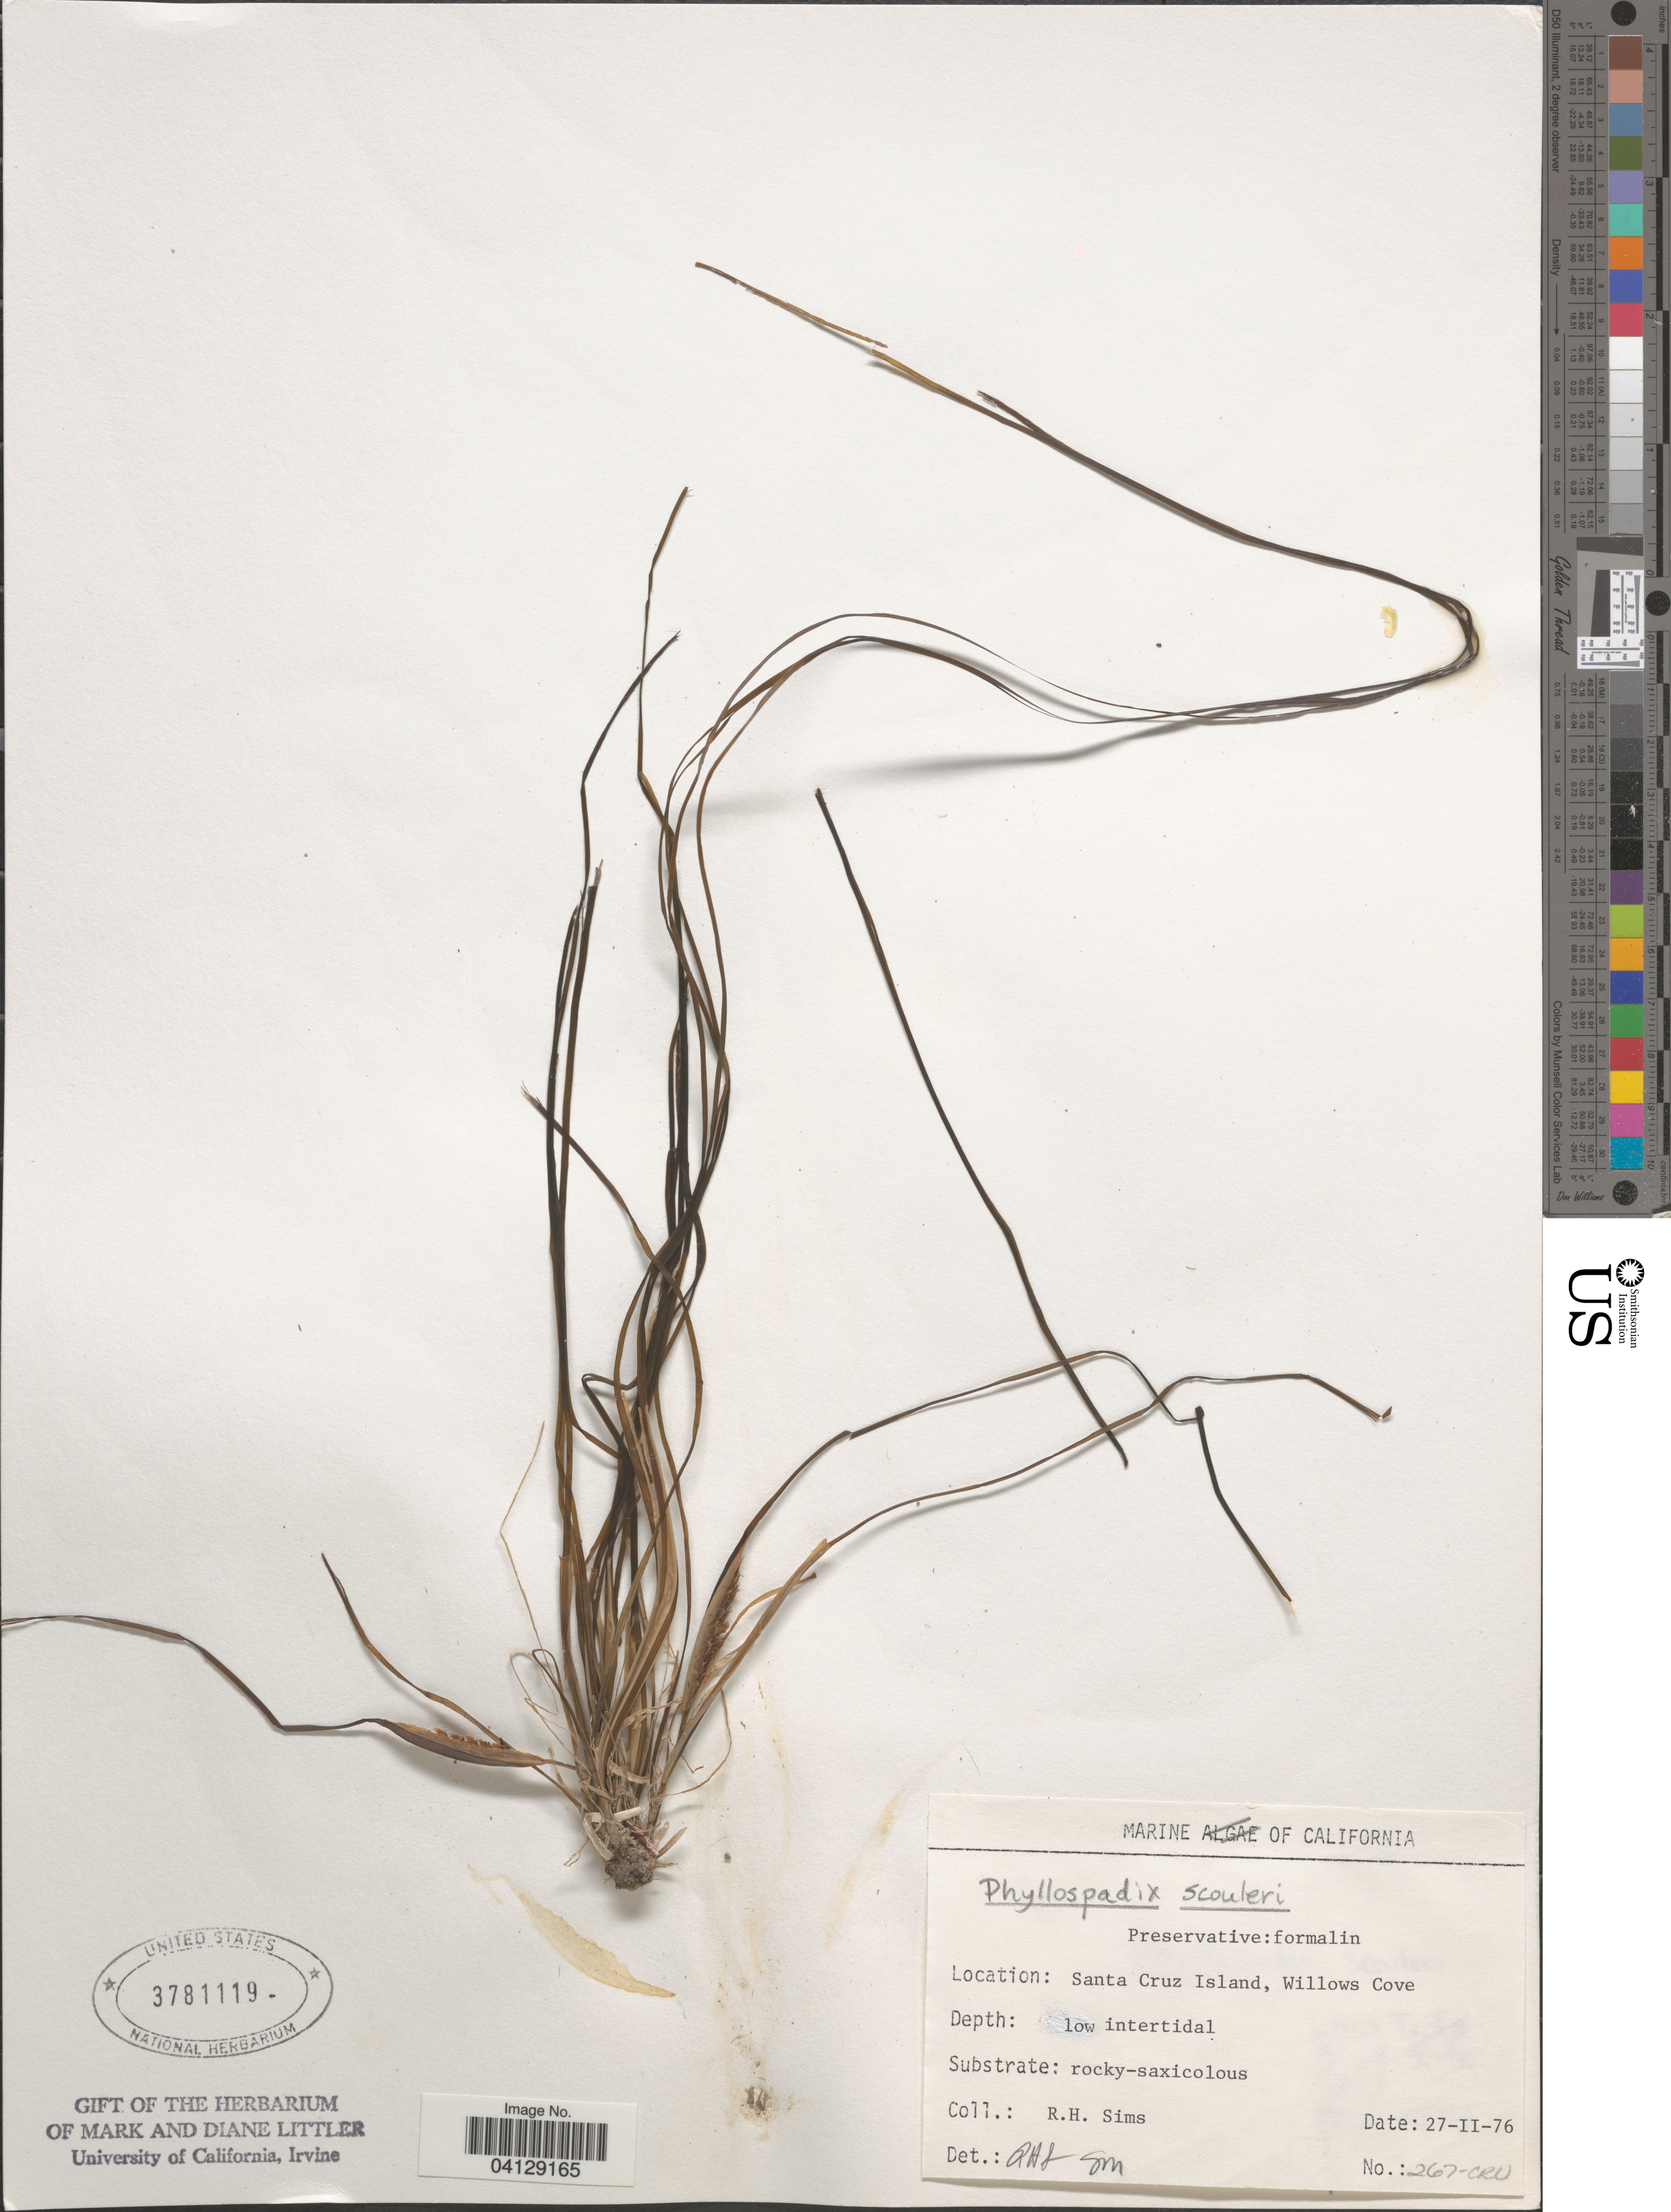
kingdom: Plantae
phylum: Tracheophyta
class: Liliopsida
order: Alismatales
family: Zosteraceae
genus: Phyllospadix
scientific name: Phyllospadix scouleri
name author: Hook.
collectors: R. H. Sims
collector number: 267-CRU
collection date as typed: Transcribed d/m/y: 27/2/76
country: United States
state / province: California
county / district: Santa Barbara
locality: Santa Cruz Island, Willows Cove.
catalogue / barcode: US 3781119